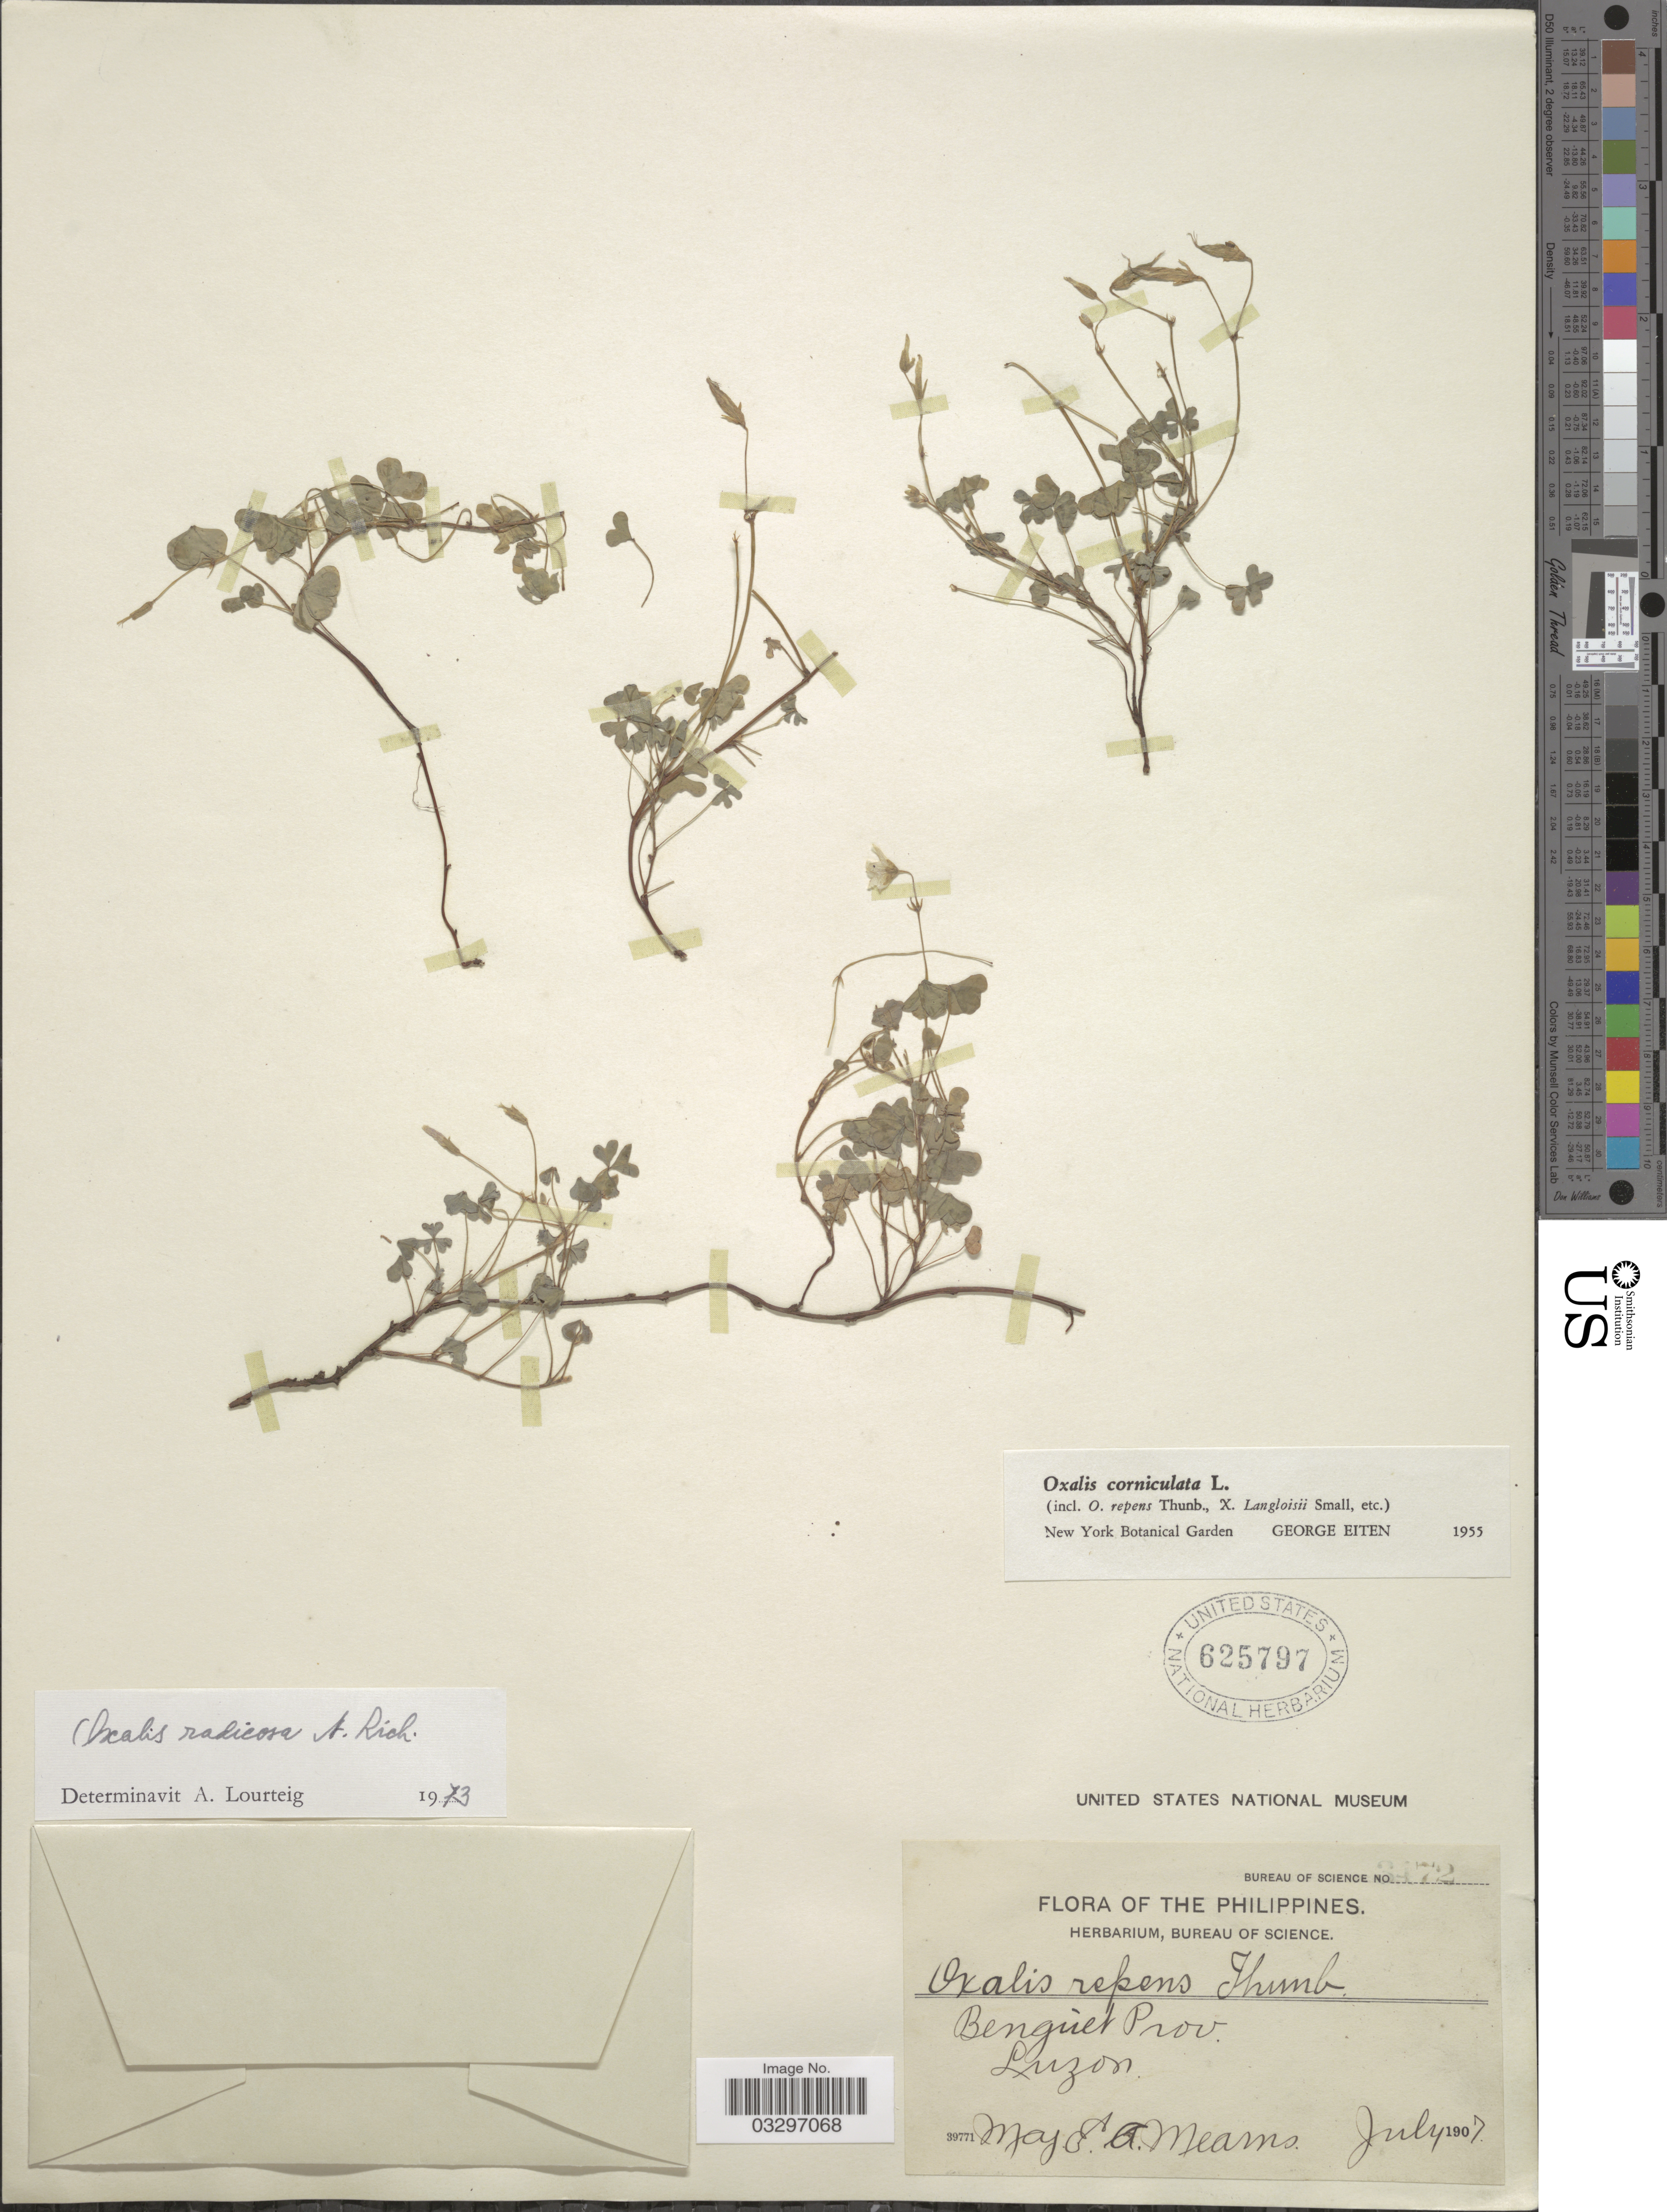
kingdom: Plantae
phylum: Tracheophyta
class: Magnoliopsida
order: Oxalidales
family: Oxalidaceae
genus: Oxalis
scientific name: Oxalis radicosa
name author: A. Rich.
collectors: E. A. Mearns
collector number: Bureau of Science 3472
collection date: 1907-07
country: Philippines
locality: Bengùet Prov., Luzon.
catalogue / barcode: US 625797